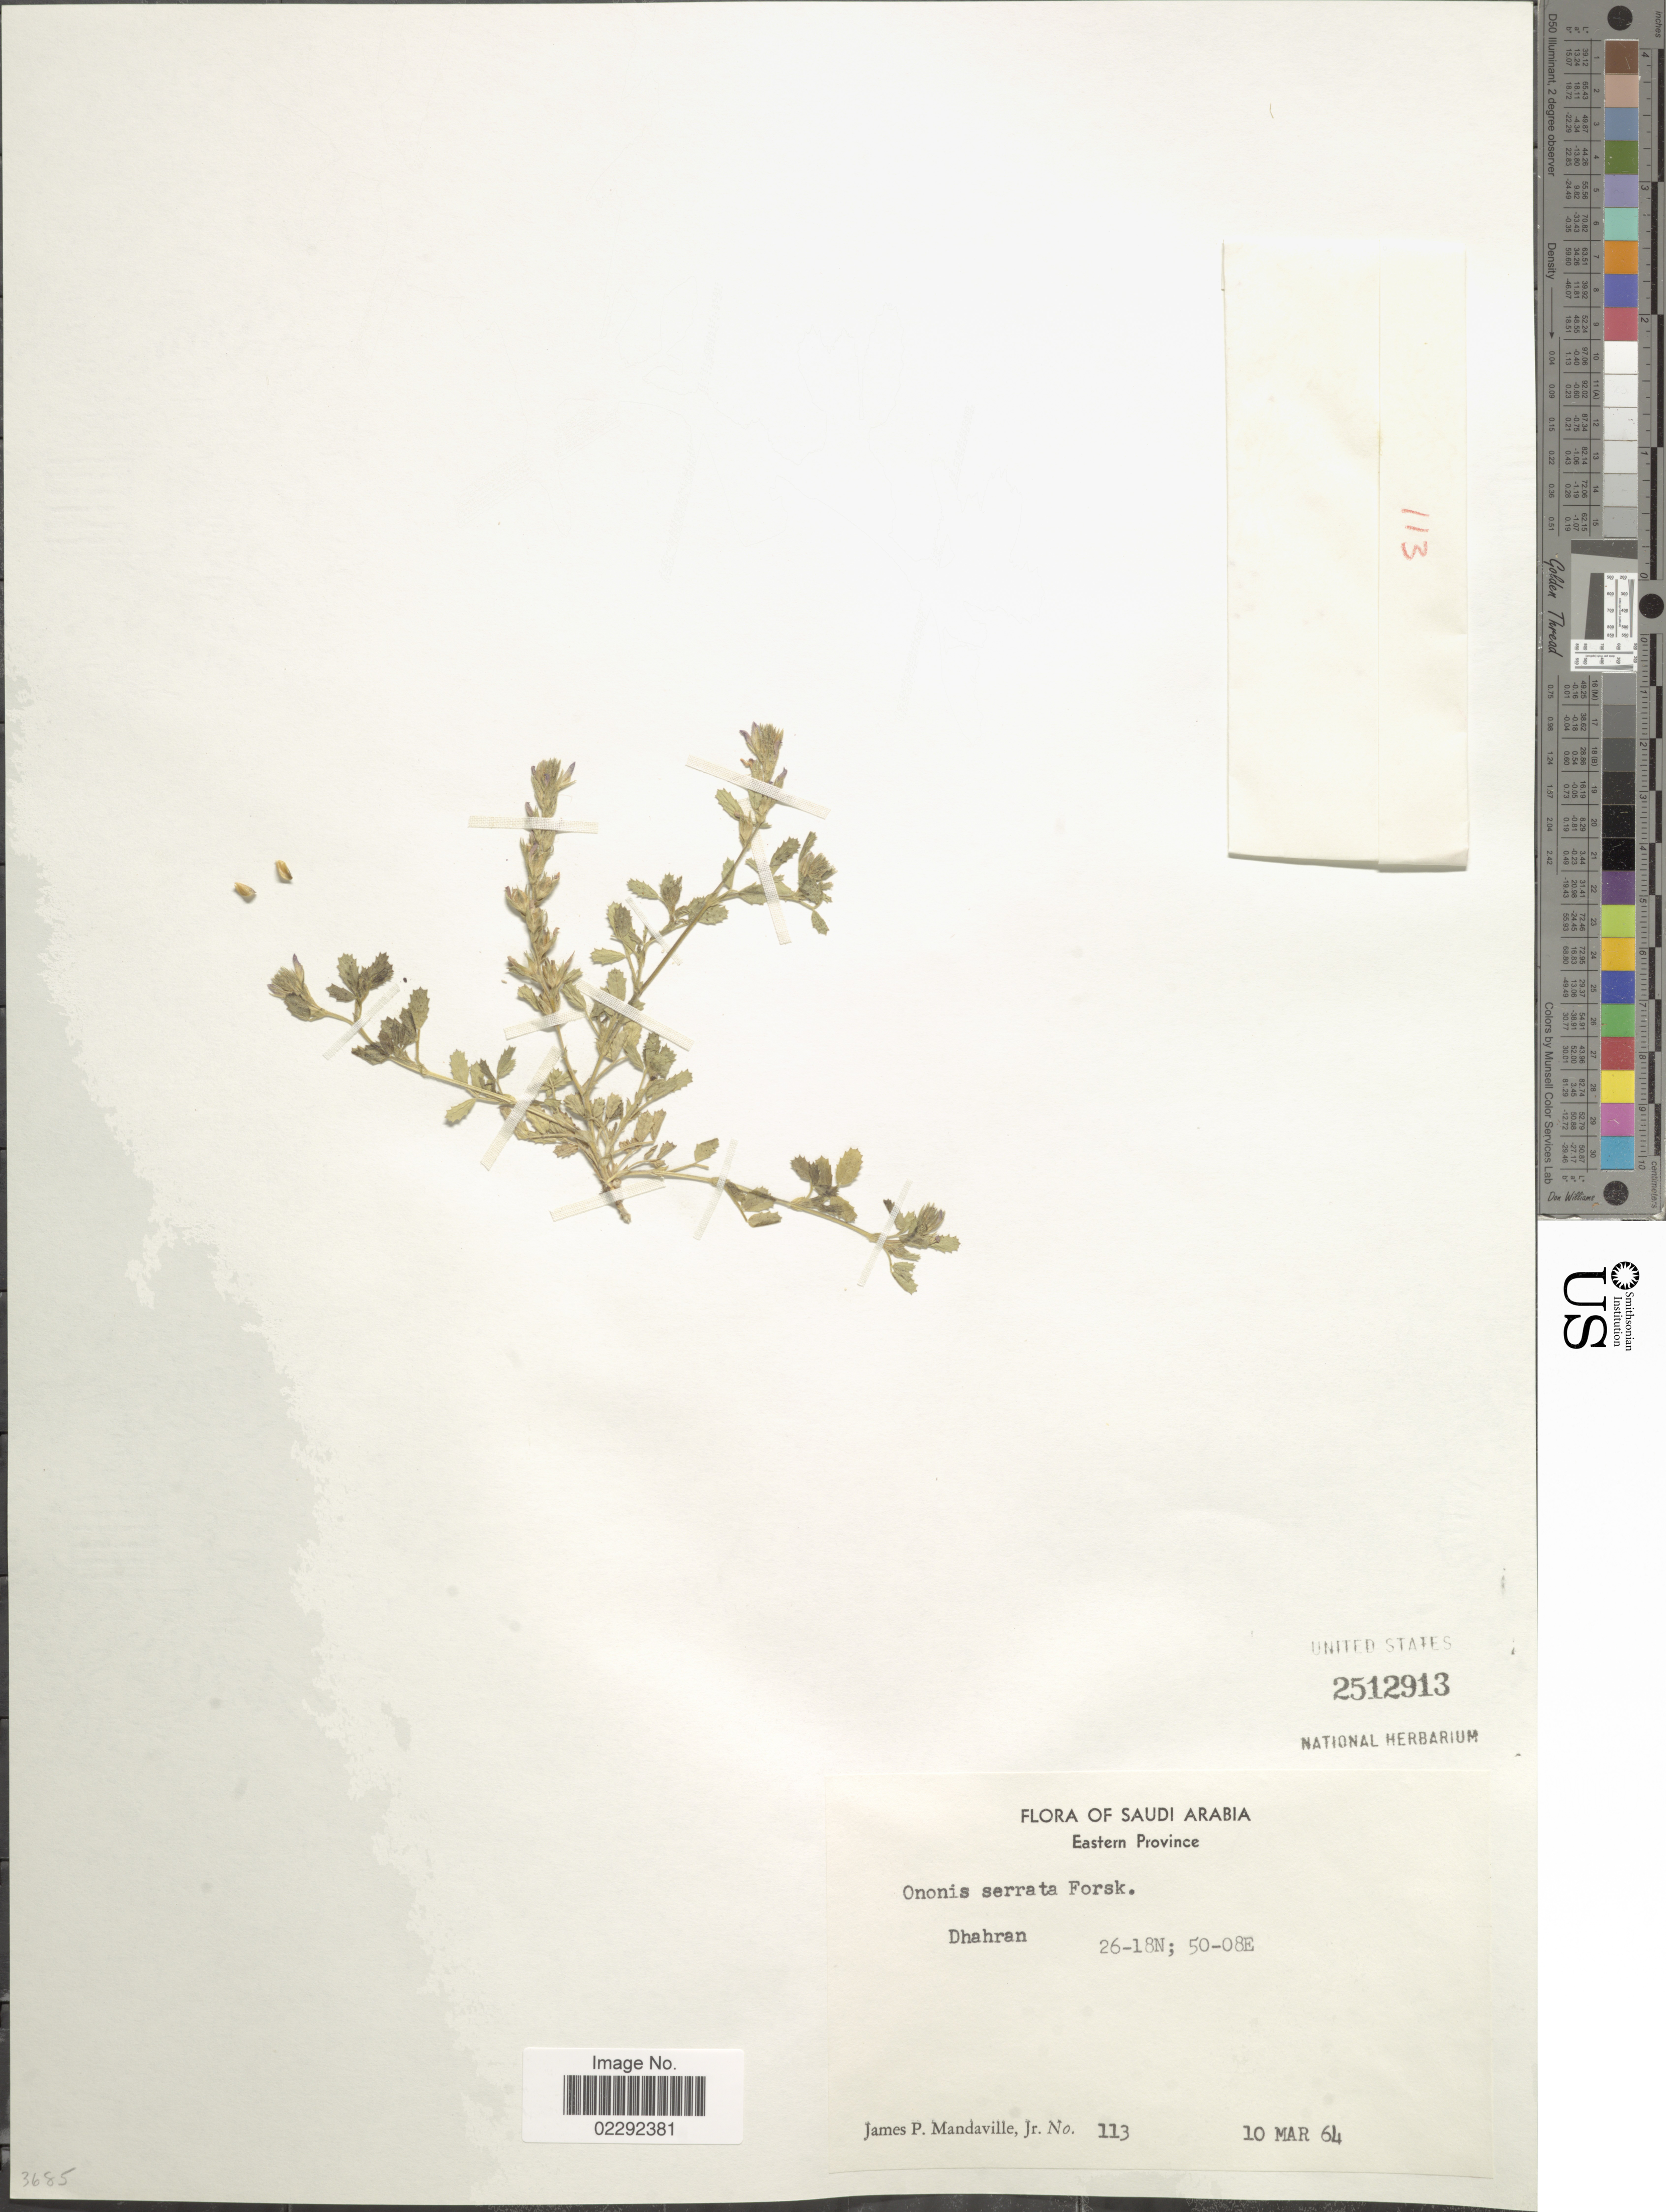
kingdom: Plantae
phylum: Tracheophyta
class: Magnoliopsida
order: Fabales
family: Fabaceae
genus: Ononis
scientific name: Ononis serrata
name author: Forssk.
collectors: J. Mandaville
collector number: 113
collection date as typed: Transcribed d/m/y: 10/3/64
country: Saudi Arabia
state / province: Ash Sharqiyah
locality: Eastern Province. Dhahran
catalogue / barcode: US 2512913